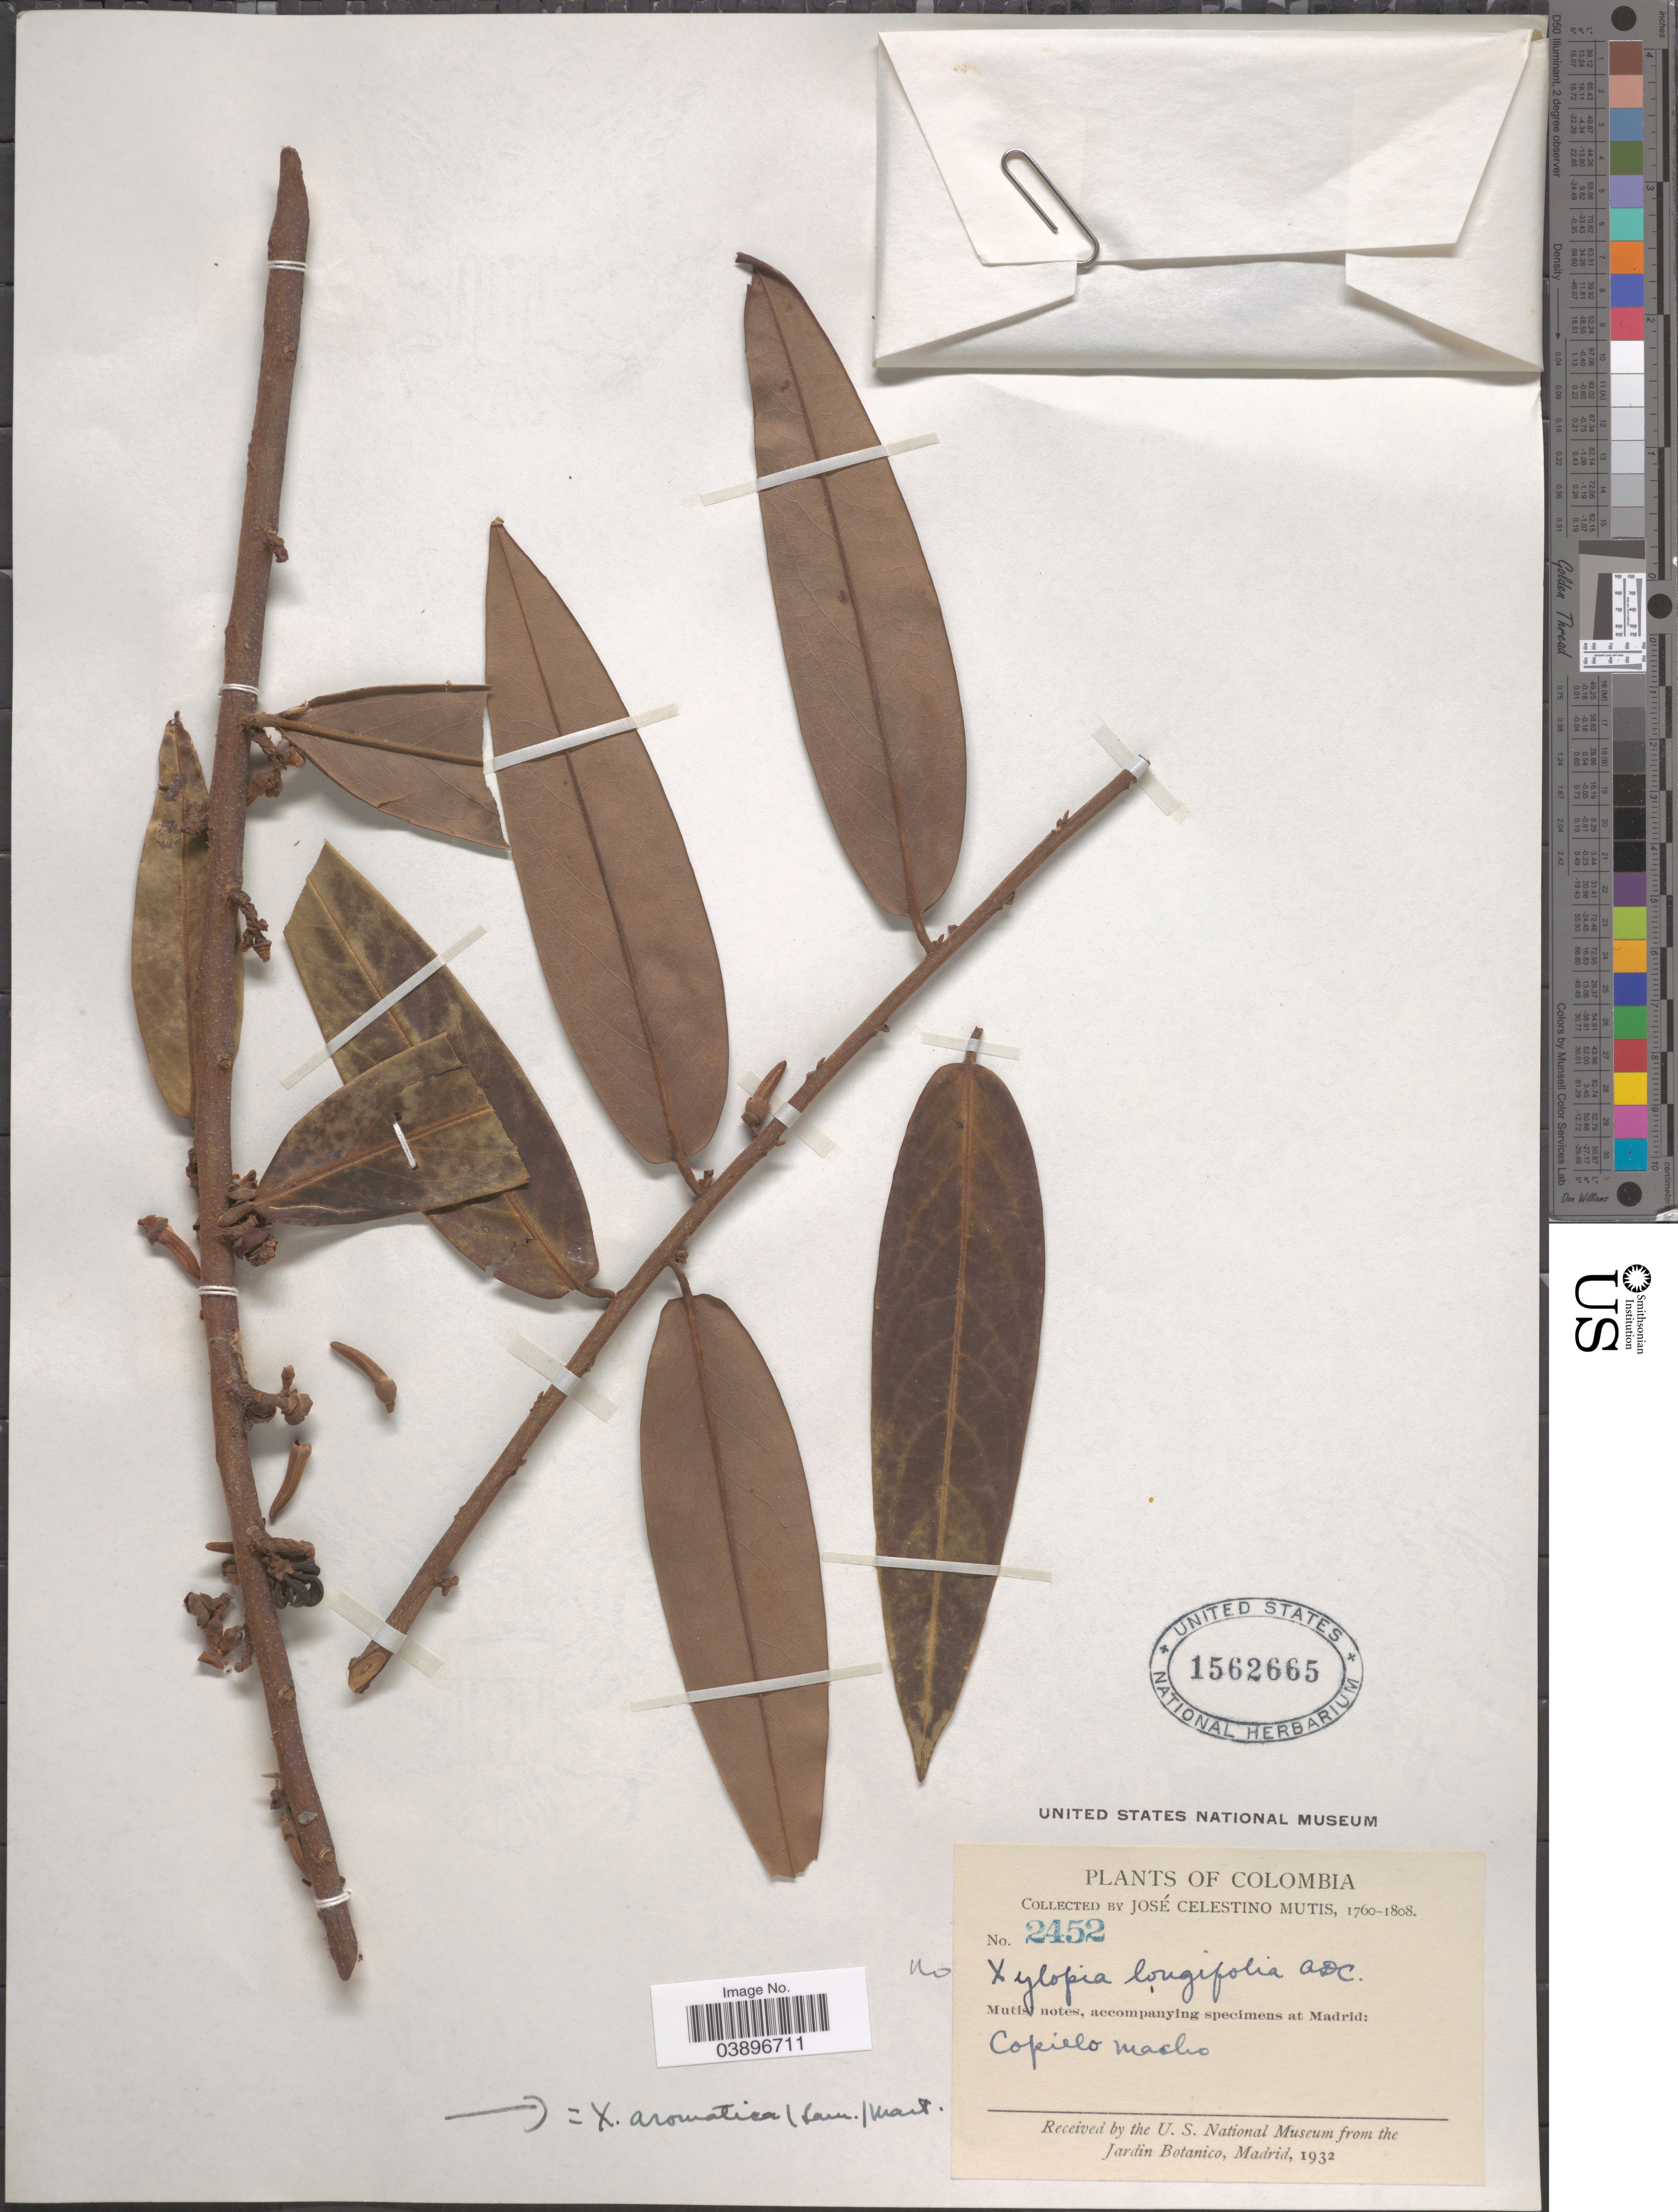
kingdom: Plantae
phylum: Tracheophyta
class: Magnoliopsida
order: Magnoliales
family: Annonaceae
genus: Xylopia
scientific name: Xylopia aromatica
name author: (Lam.) Mart.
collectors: J. C. B. Mutis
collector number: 2452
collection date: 1760/1808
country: Colombia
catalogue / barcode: US 1562665